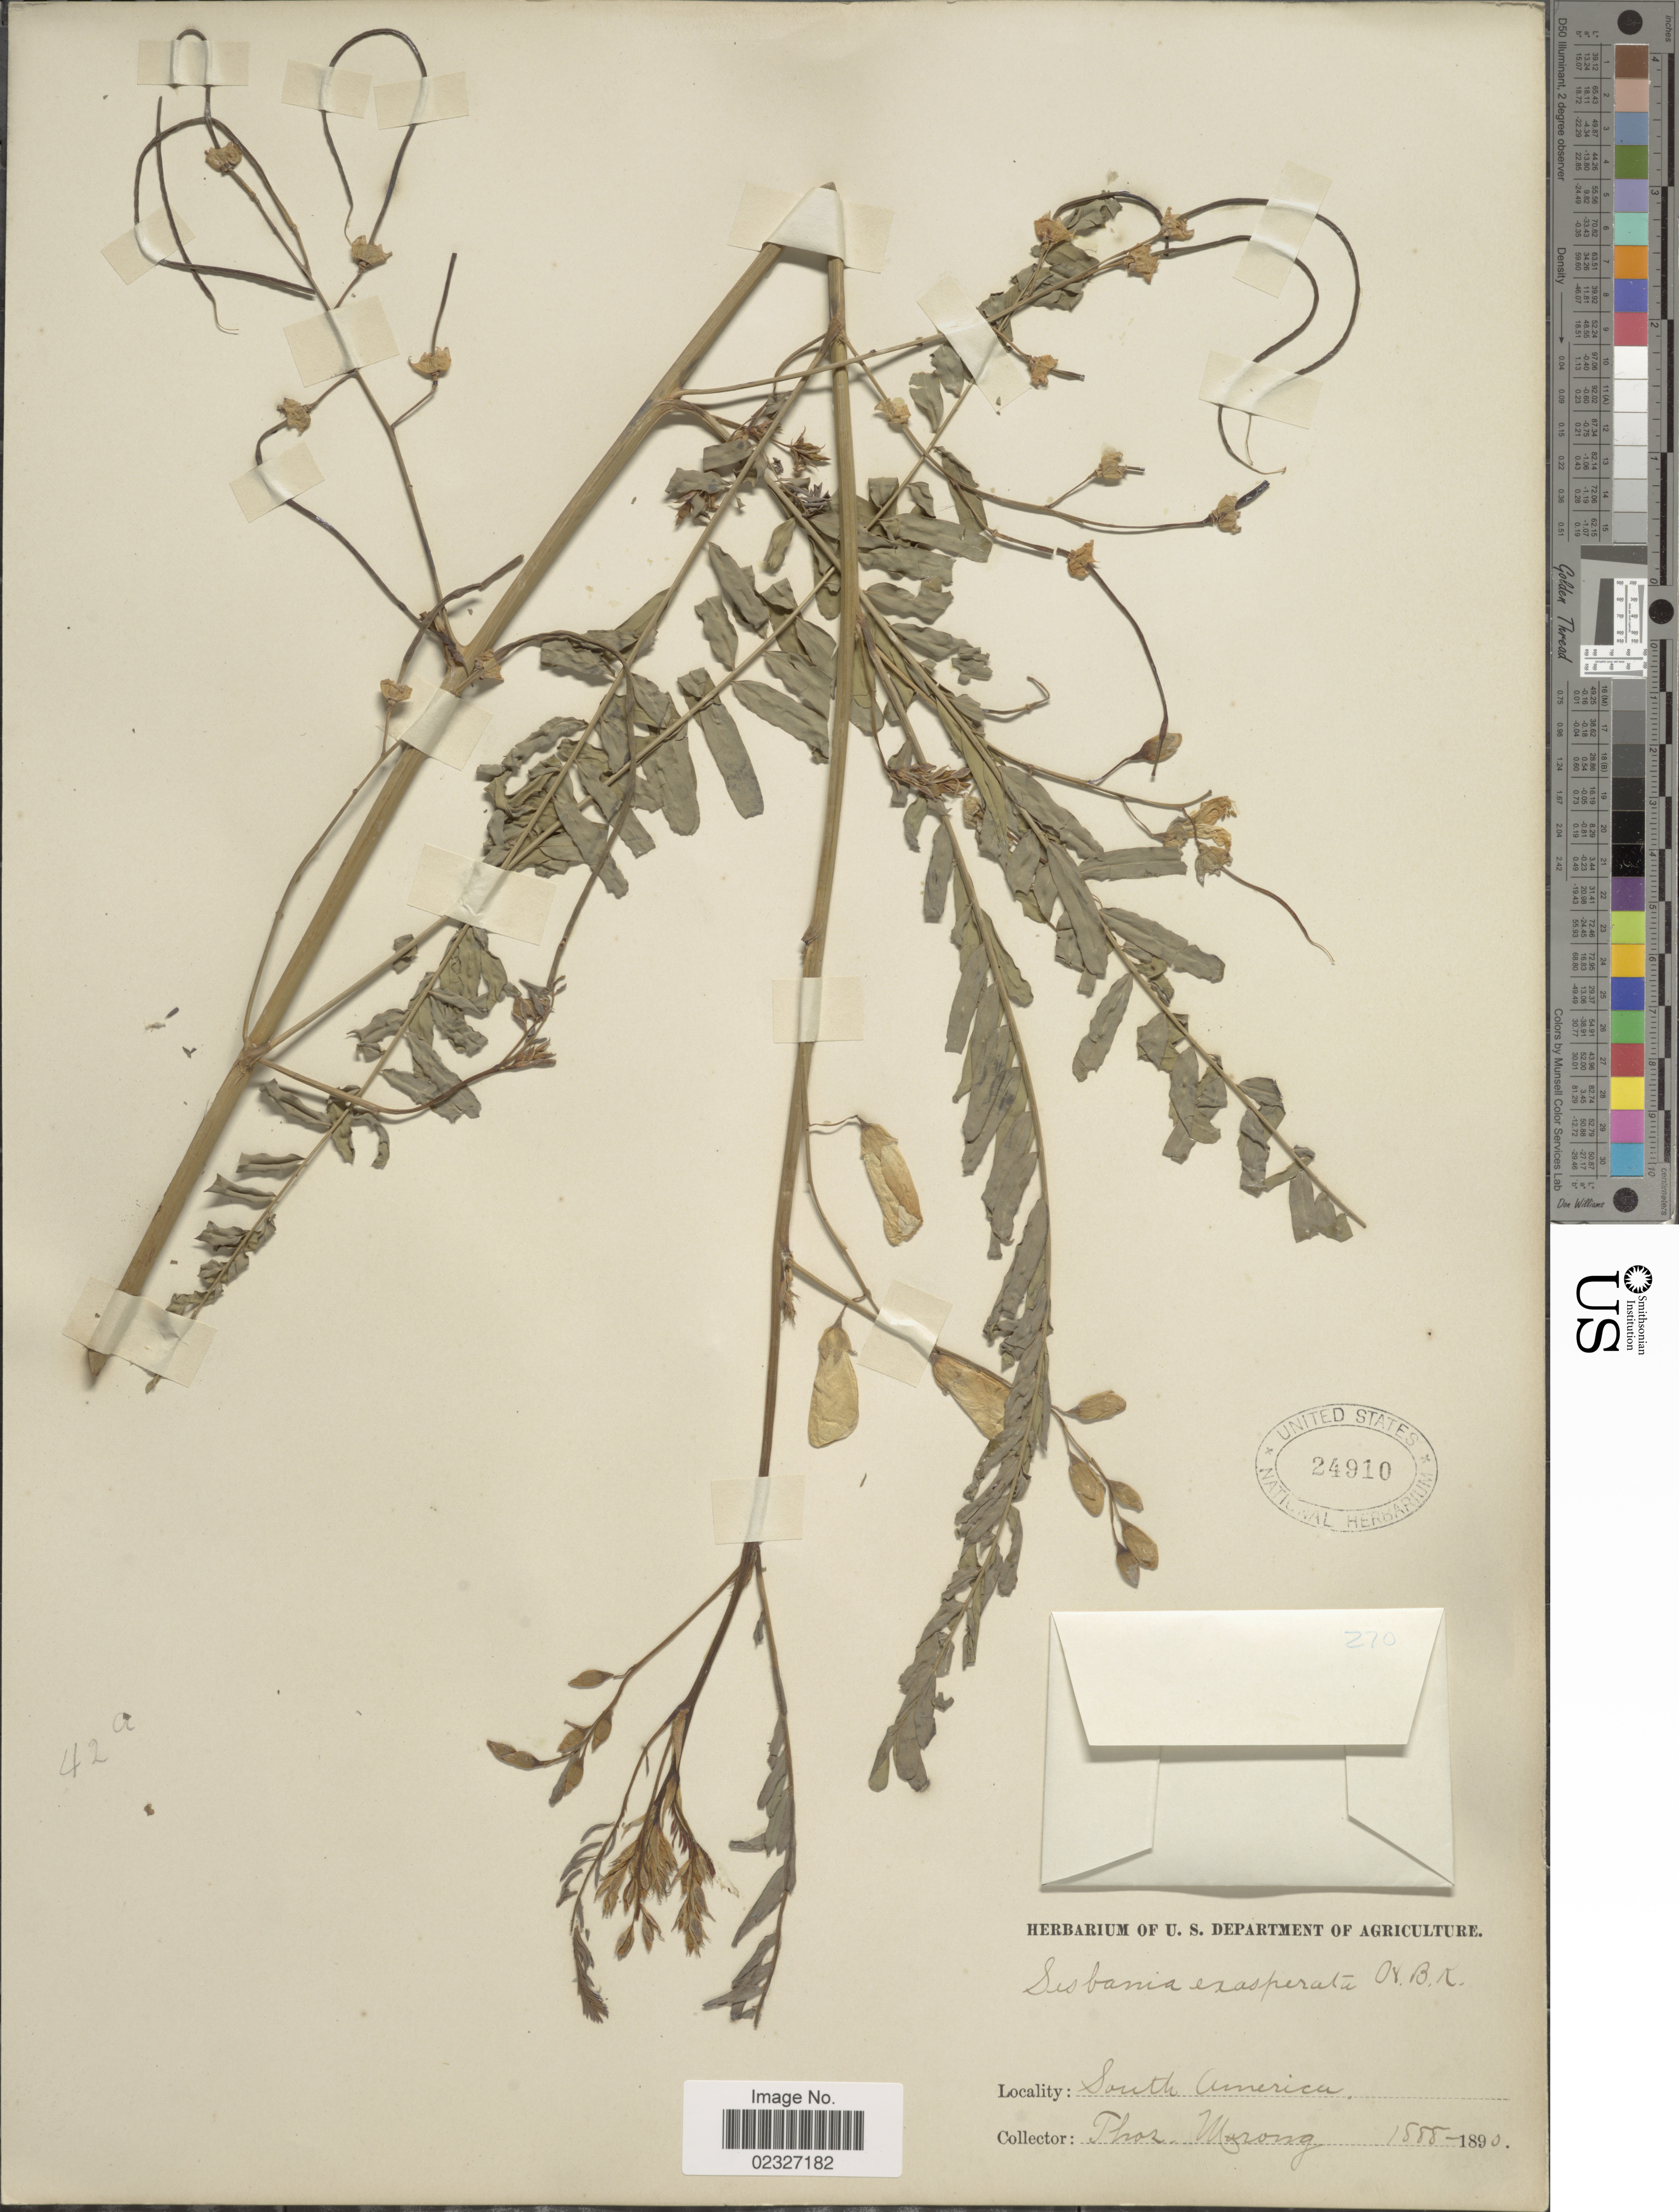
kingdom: Plantae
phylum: Tracheophyta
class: Magnoliopsida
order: Fabales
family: Fabaceae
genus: Sesbania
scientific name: Sesbania exasperata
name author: Kunth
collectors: ex herb. T. Morong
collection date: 1888/1890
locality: South America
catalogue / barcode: US 24910